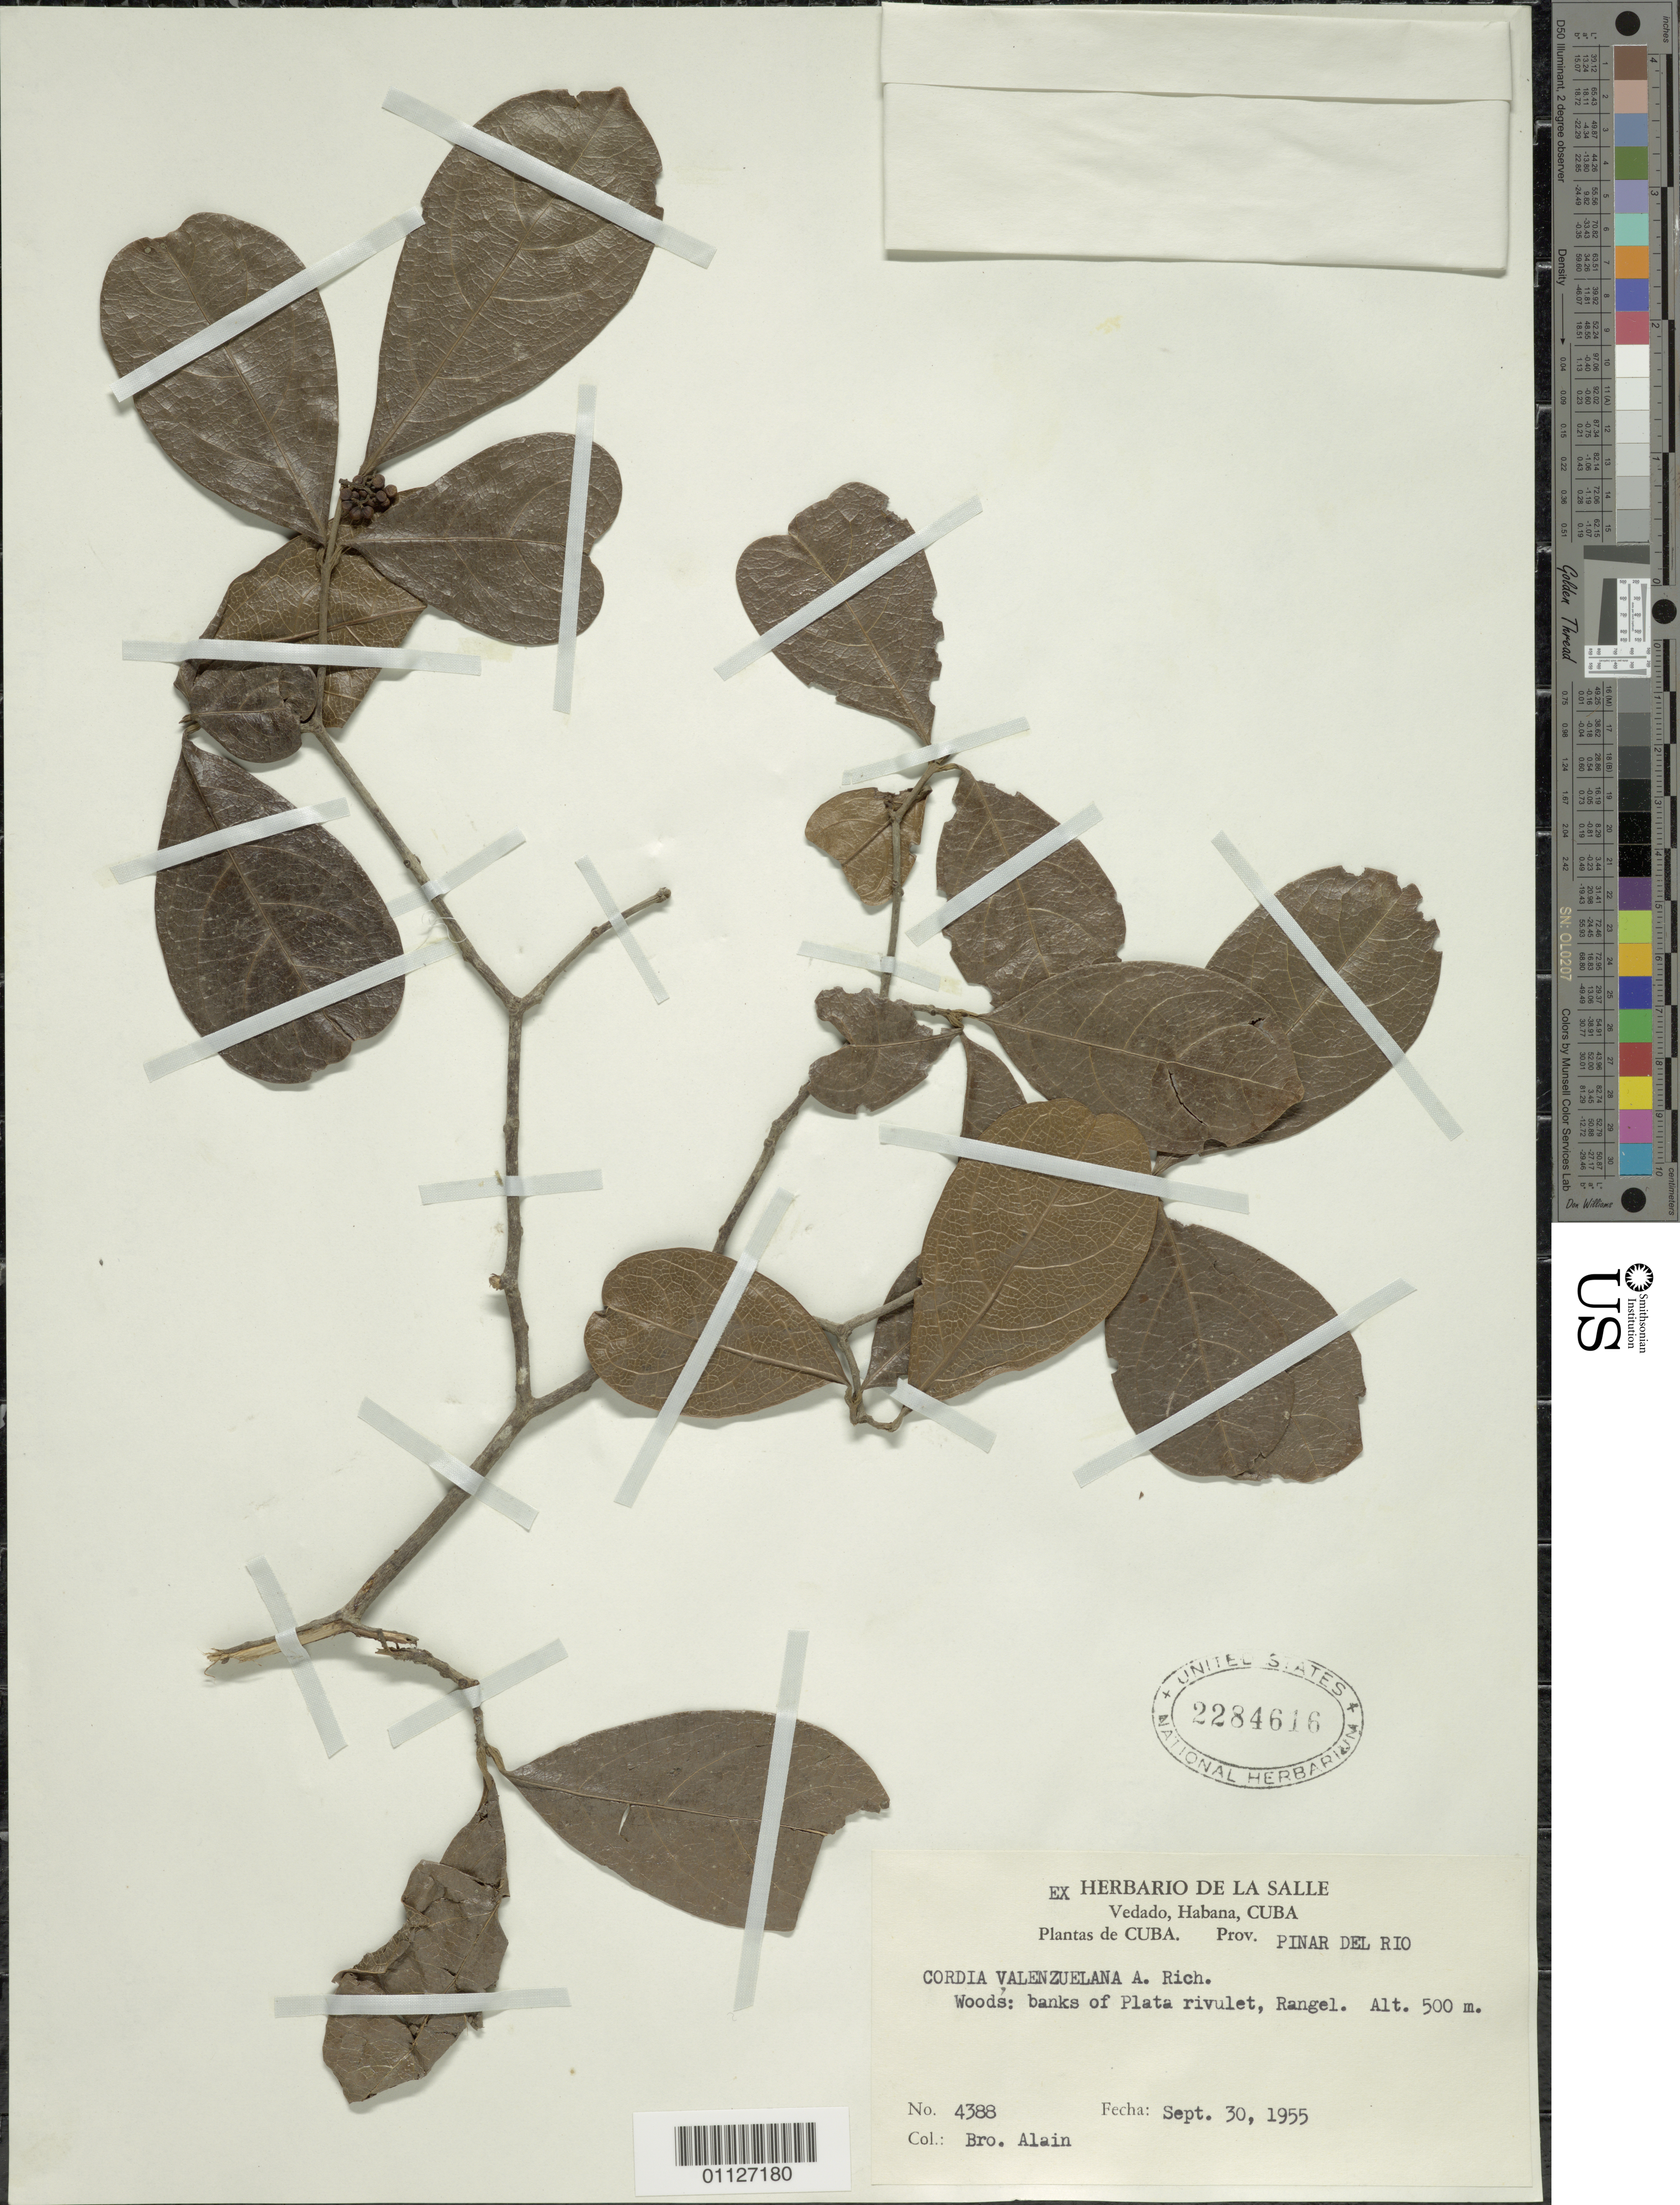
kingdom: Plantae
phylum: Tracheophyta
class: Magnoliopsida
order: Boraginales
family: Cordiaceae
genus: Cordia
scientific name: Cordia valenzuelana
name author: A. Rich.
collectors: A. H. Liogier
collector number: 4388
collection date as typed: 30 Sep 1955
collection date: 1955-09-30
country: Cuba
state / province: Pinar del Rio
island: Cuba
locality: Woods: banks of Plata rivulet, Rangel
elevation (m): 500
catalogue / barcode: US 2284616